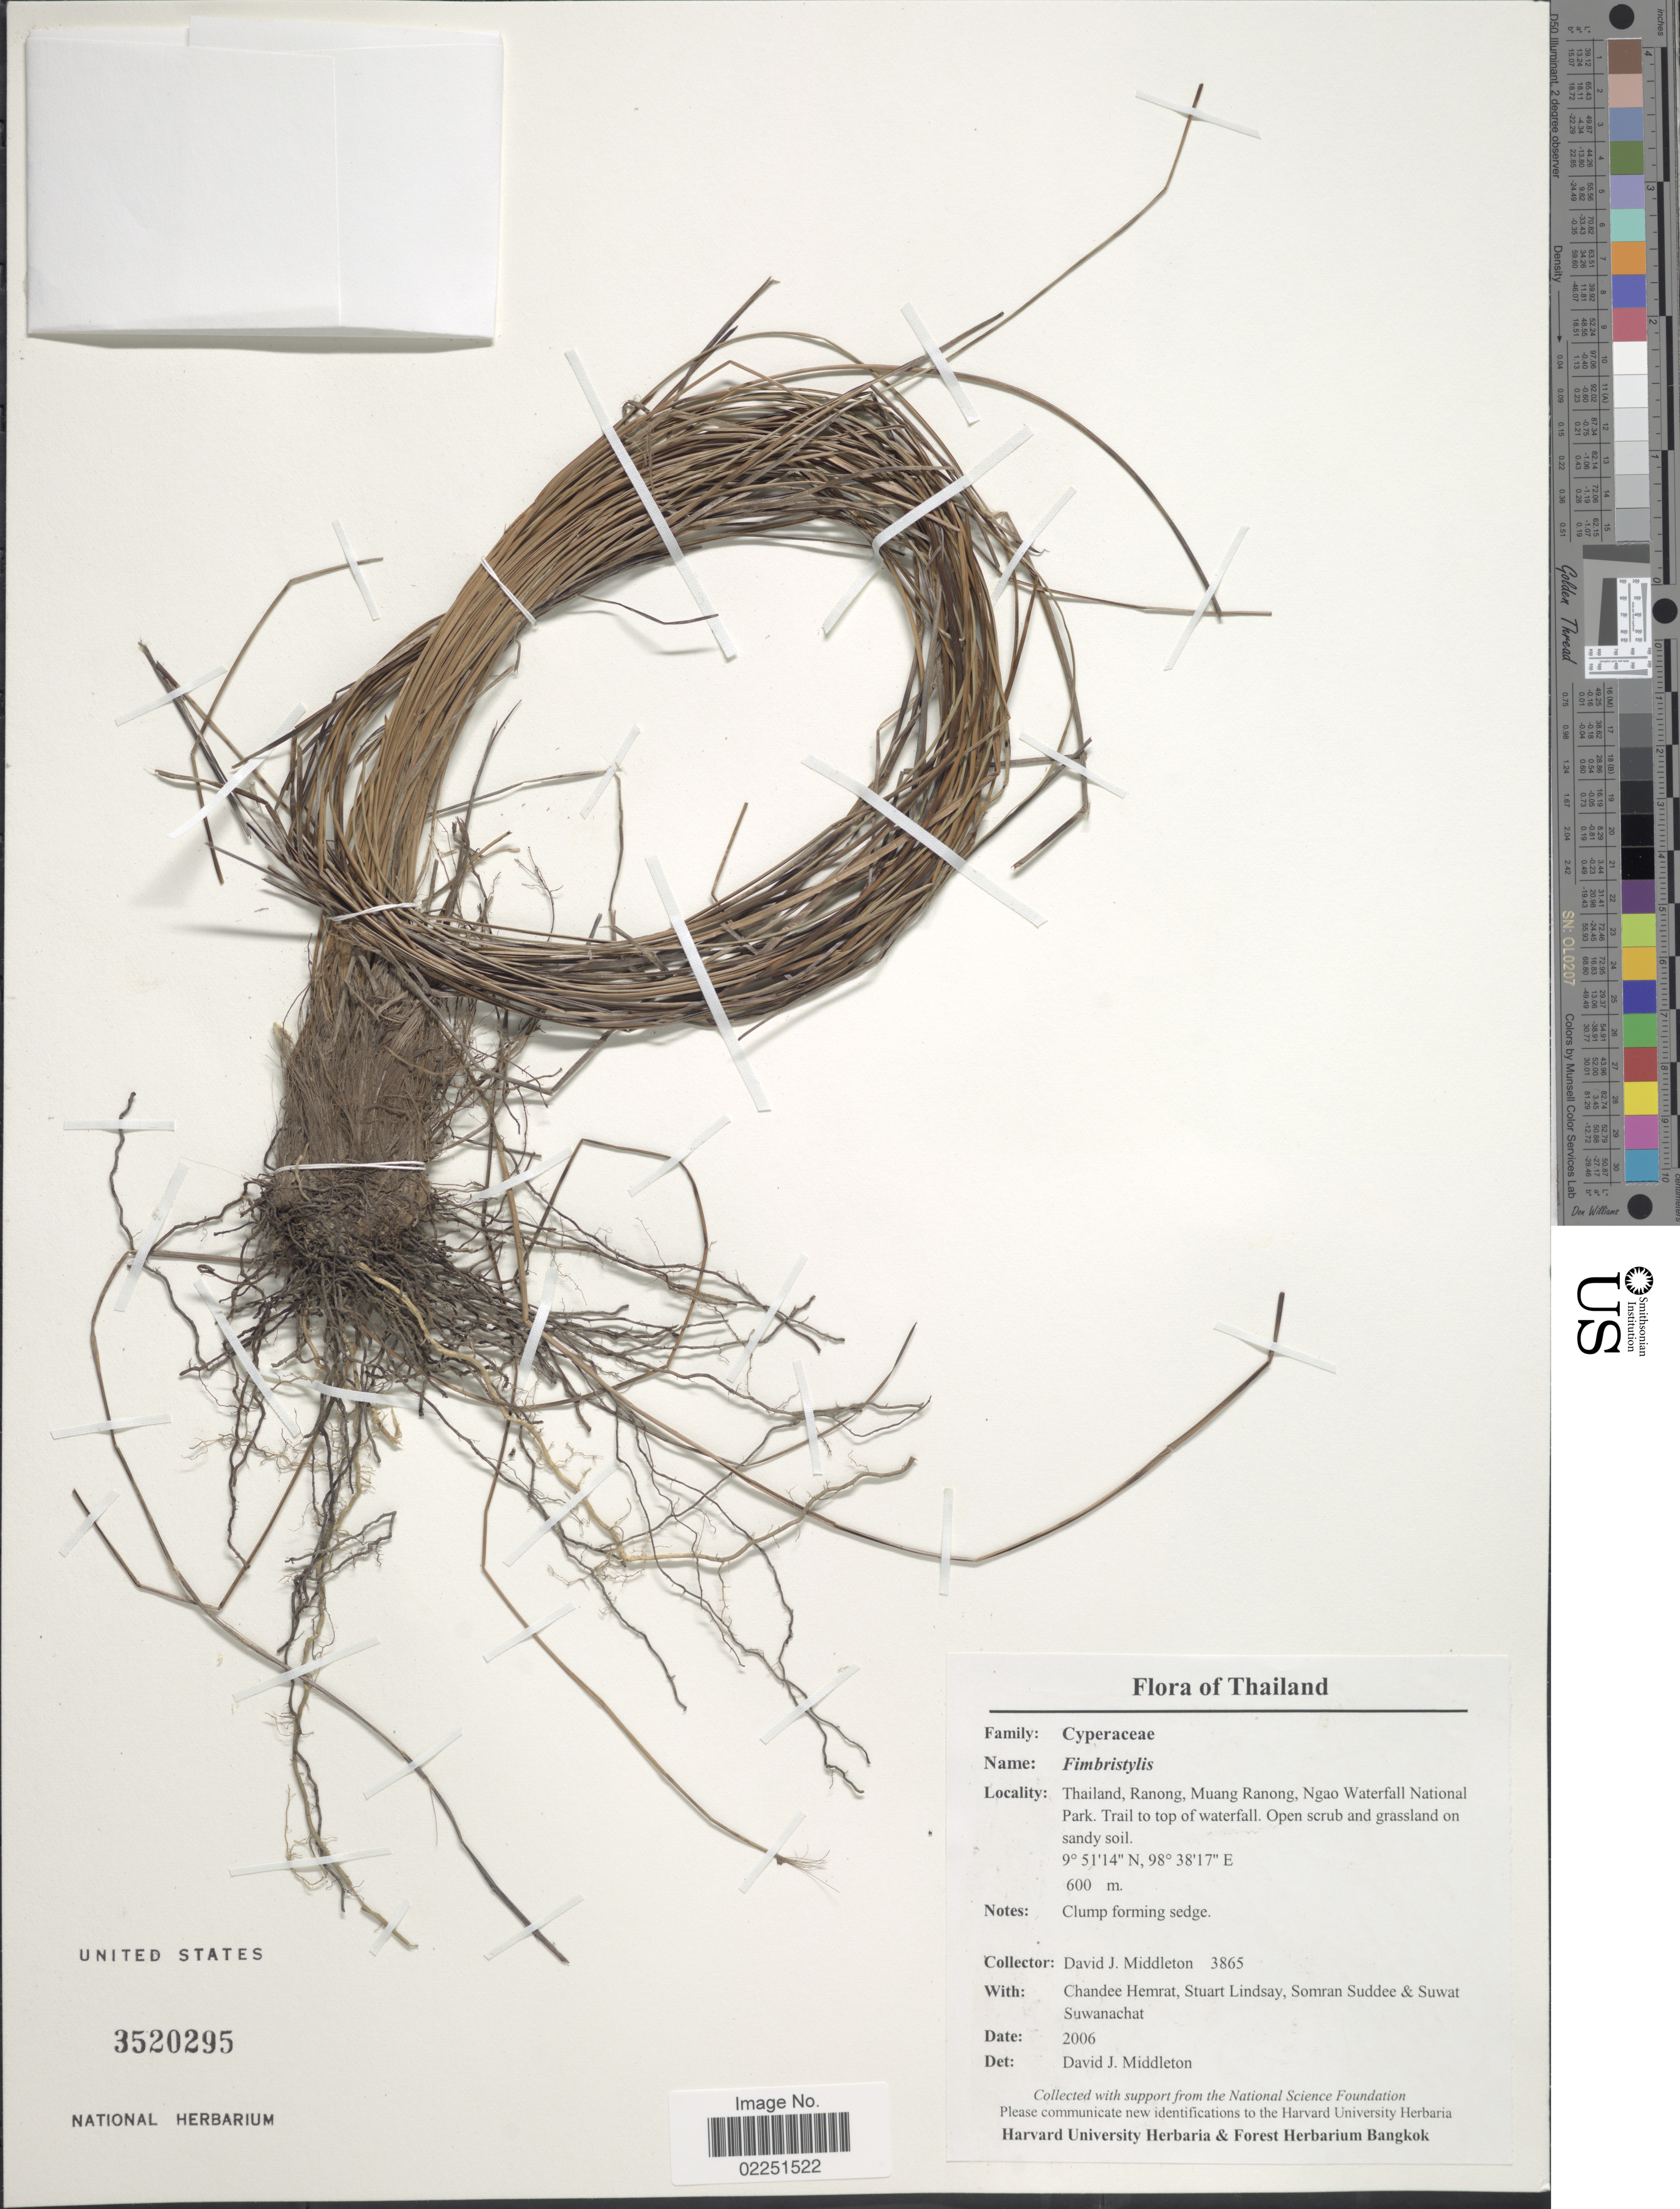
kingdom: Plantae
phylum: Tracheophyta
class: Liliopsida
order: Poales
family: Cyperaceae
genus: Fimbristylis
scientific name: Fimbristylis sp.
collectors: D. J. Middleton, C. Hemrat, S. Lindsay, S. Suddee & S. Suwanachat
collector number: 3865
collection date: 2006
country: Thailand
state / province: Ranong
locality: Muang Ranong, Ngao Waterfall National Park. Trail to top of waterfall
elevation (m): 600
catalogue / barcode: US 3520295